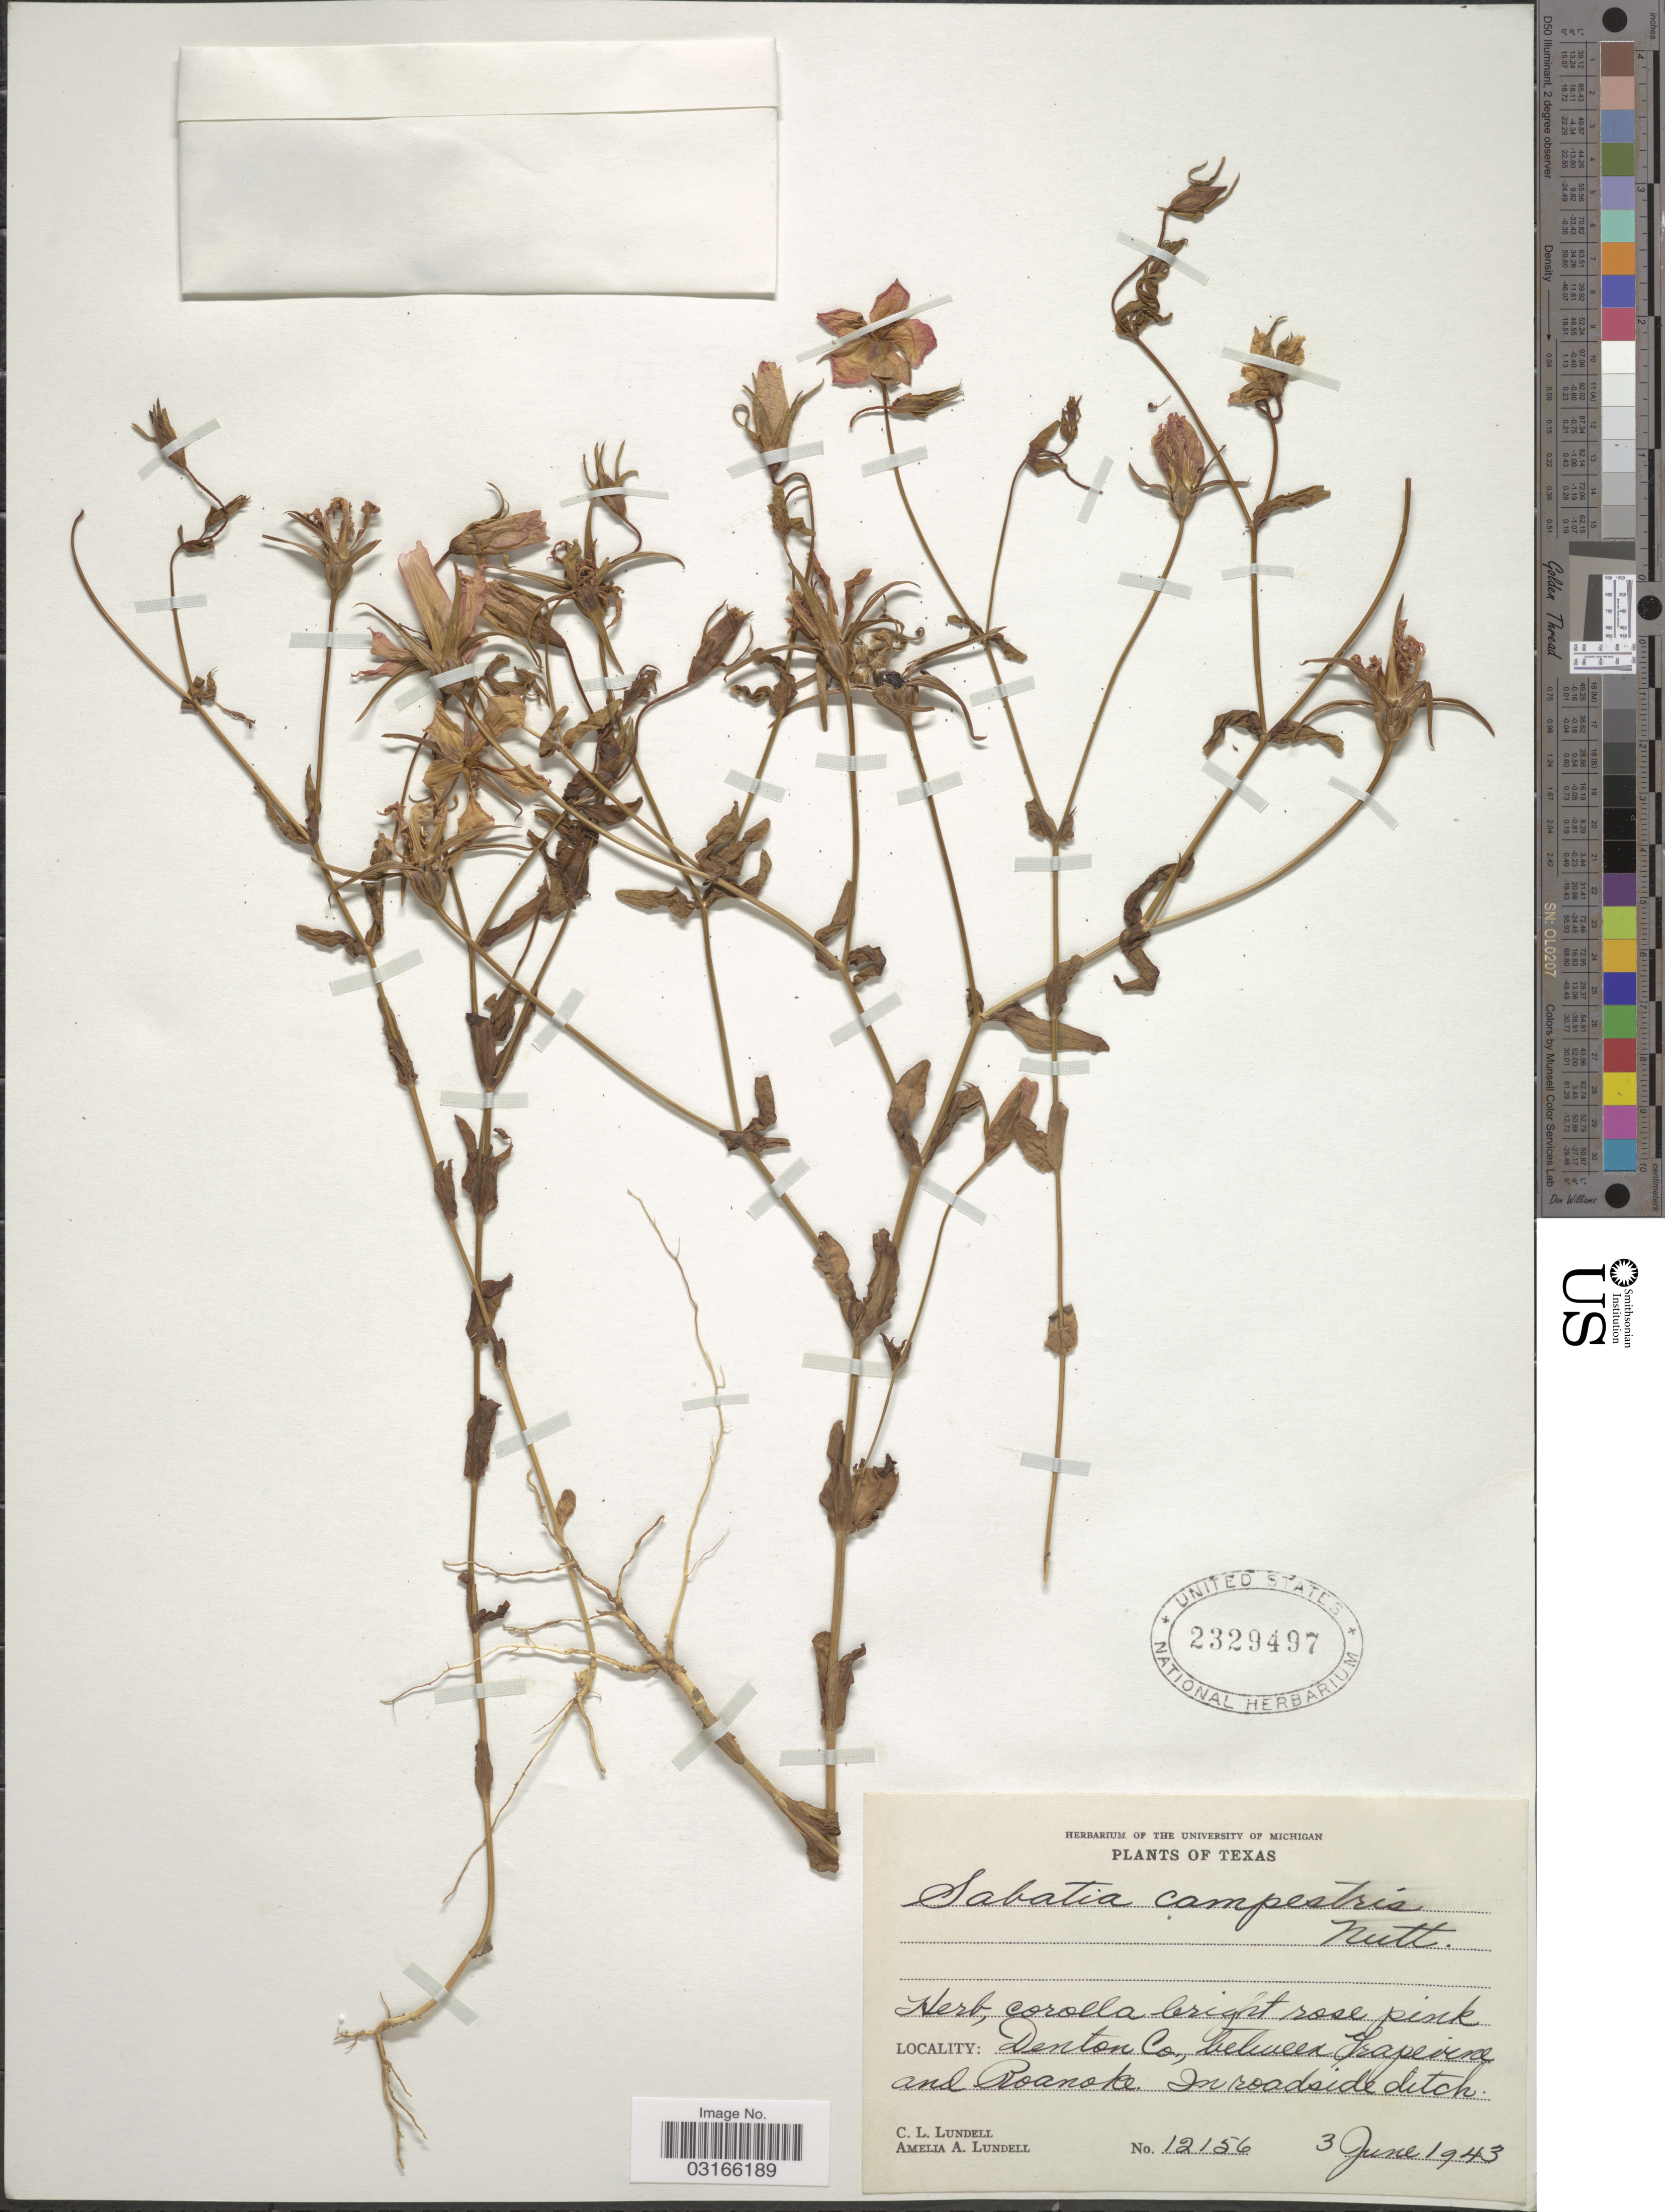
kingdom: Plantae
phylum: Tracheophyta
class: Magnoliopsida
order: Gentianales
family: Gentianaceae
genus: Sabatia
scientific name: Sabatia campestris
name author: Nutt.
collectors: C. L. Lundell & A. A. Lundell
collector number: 12156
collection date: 1943-06-03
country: United States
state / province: Texas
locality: Denton Co., between Grapevine and Roanoke. In roadside ditch.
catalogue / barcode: US 2329497